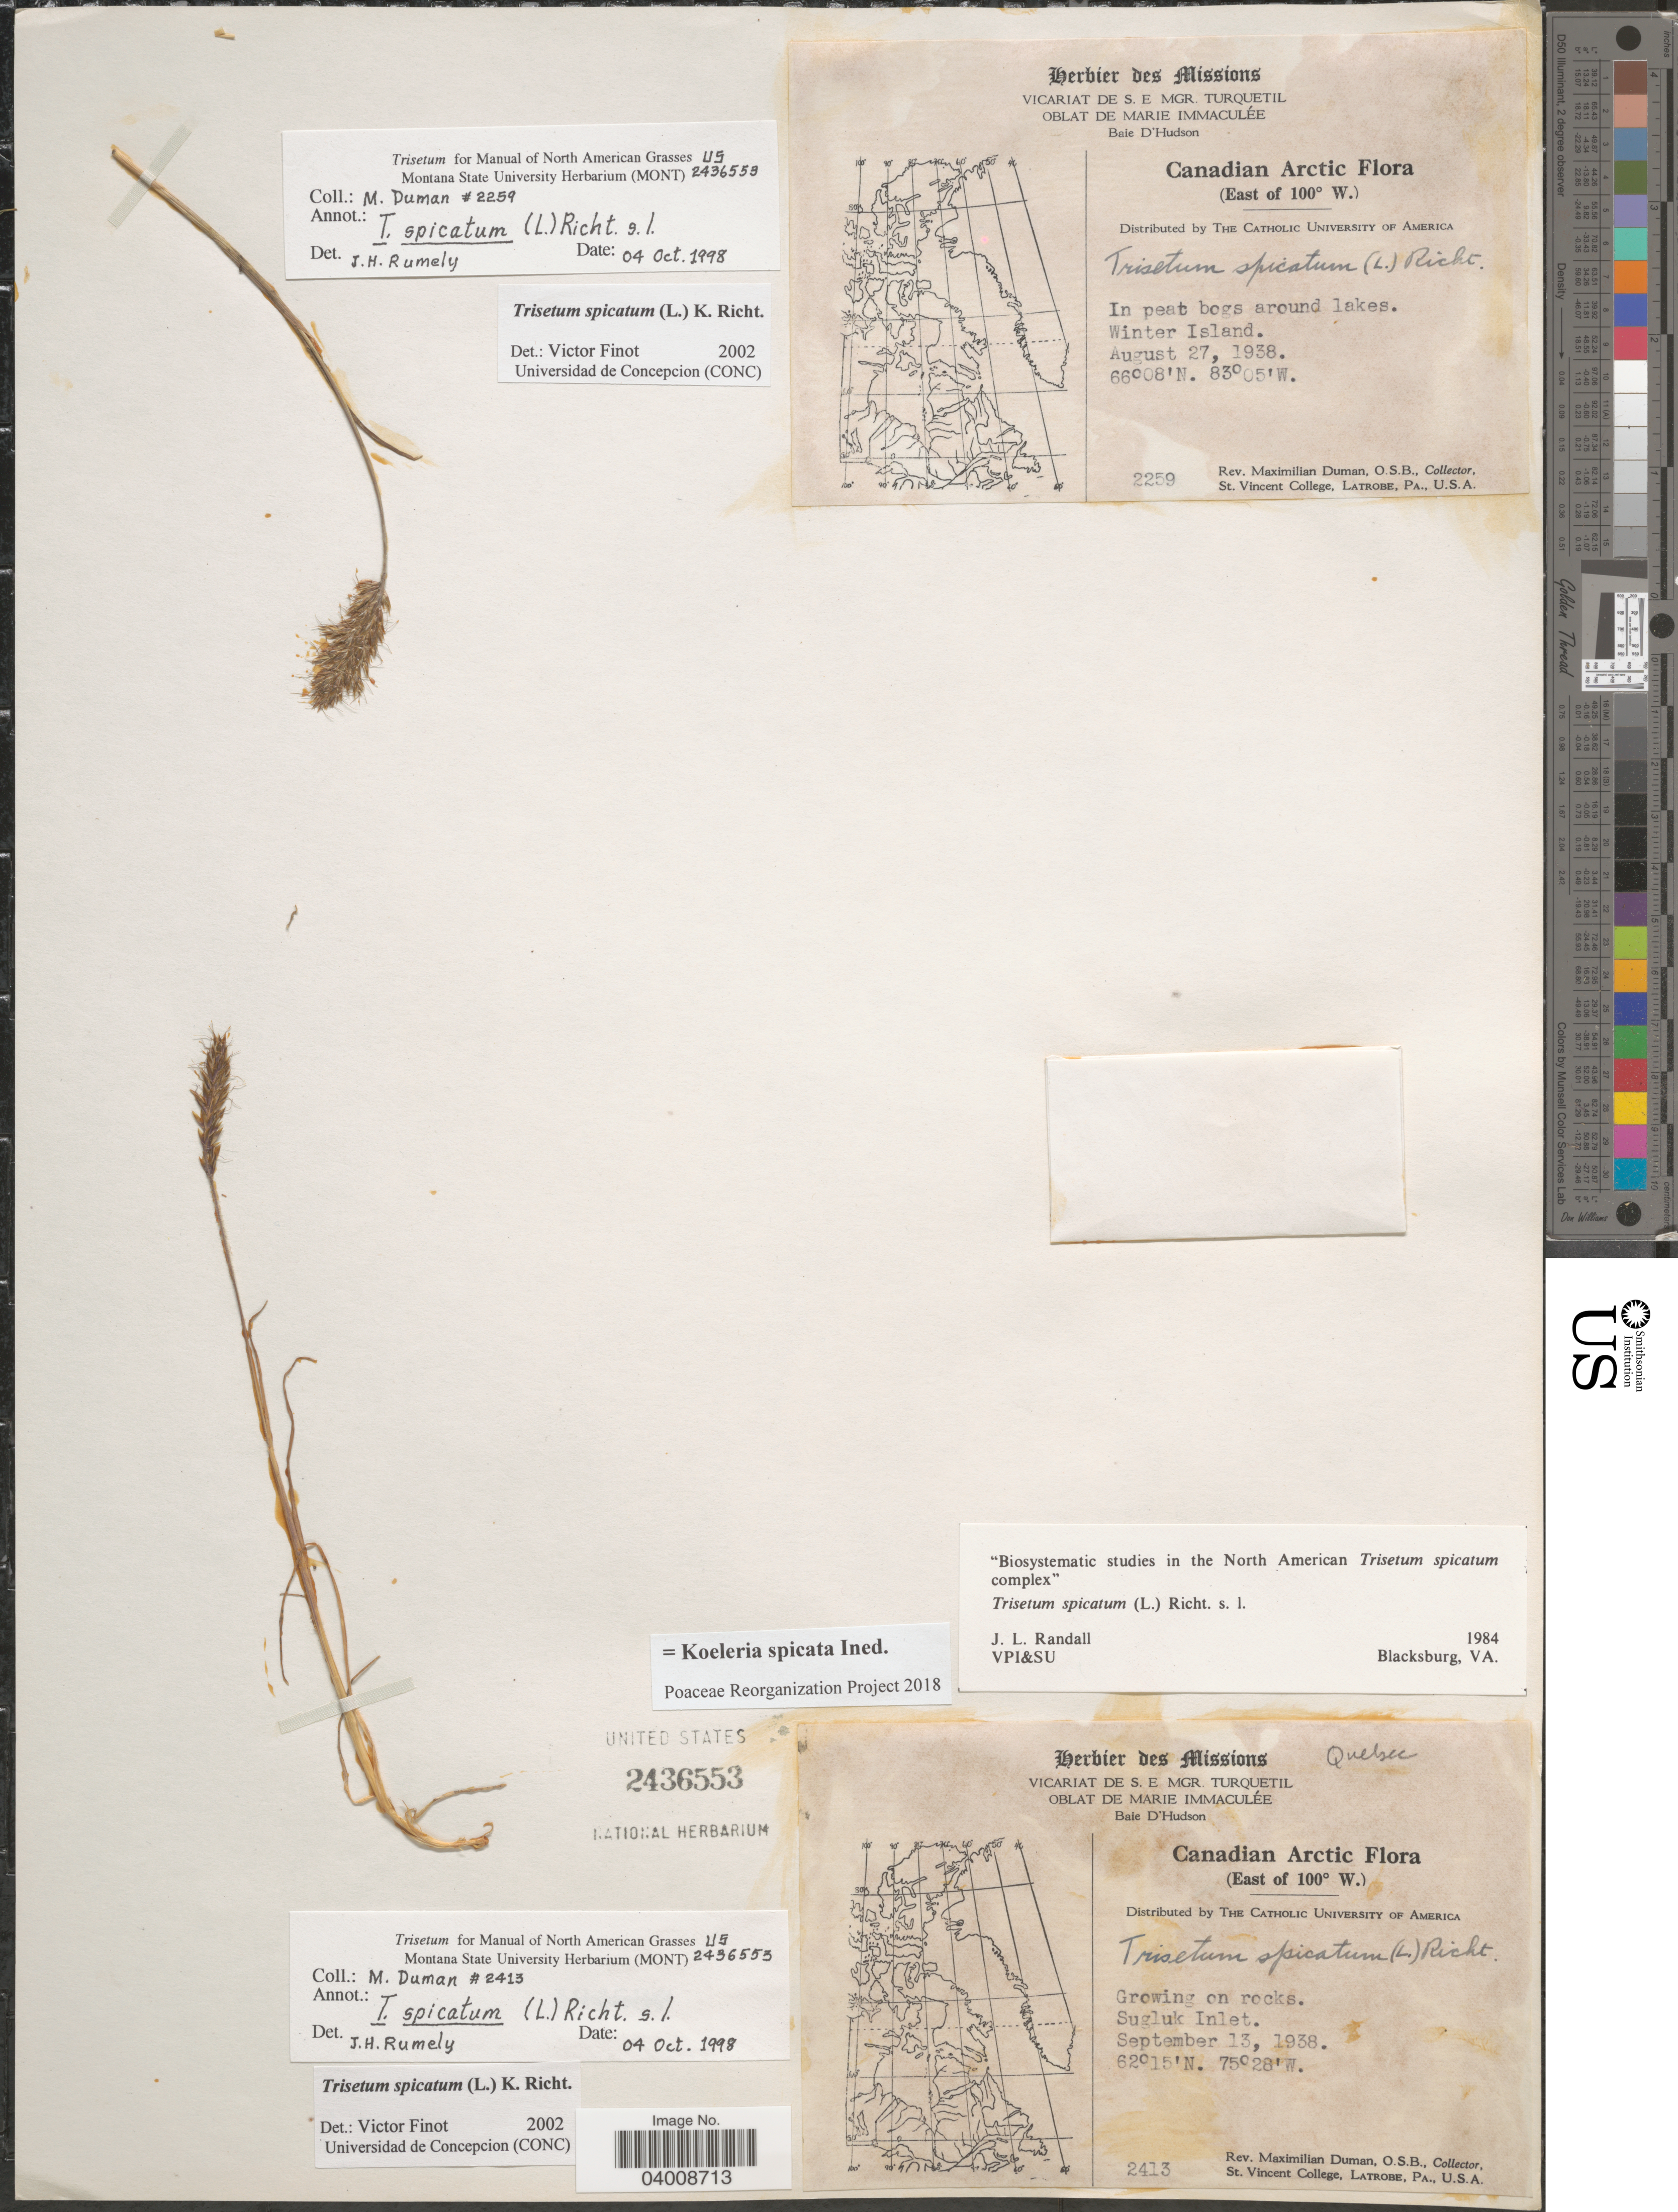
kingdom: Plantae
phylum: Tracheophyta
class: Liliopsida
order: Poales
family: Poaceae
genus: Koeleria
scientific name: Koeleria spicata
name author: (L.) Barberá et al.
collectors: M. Duman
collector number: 2413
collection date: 1938-09-13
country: Canada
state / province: Quebec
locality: Canadian Arctic. (East of 100° W.) Sugluk Inlet.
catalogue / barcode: US 2436553